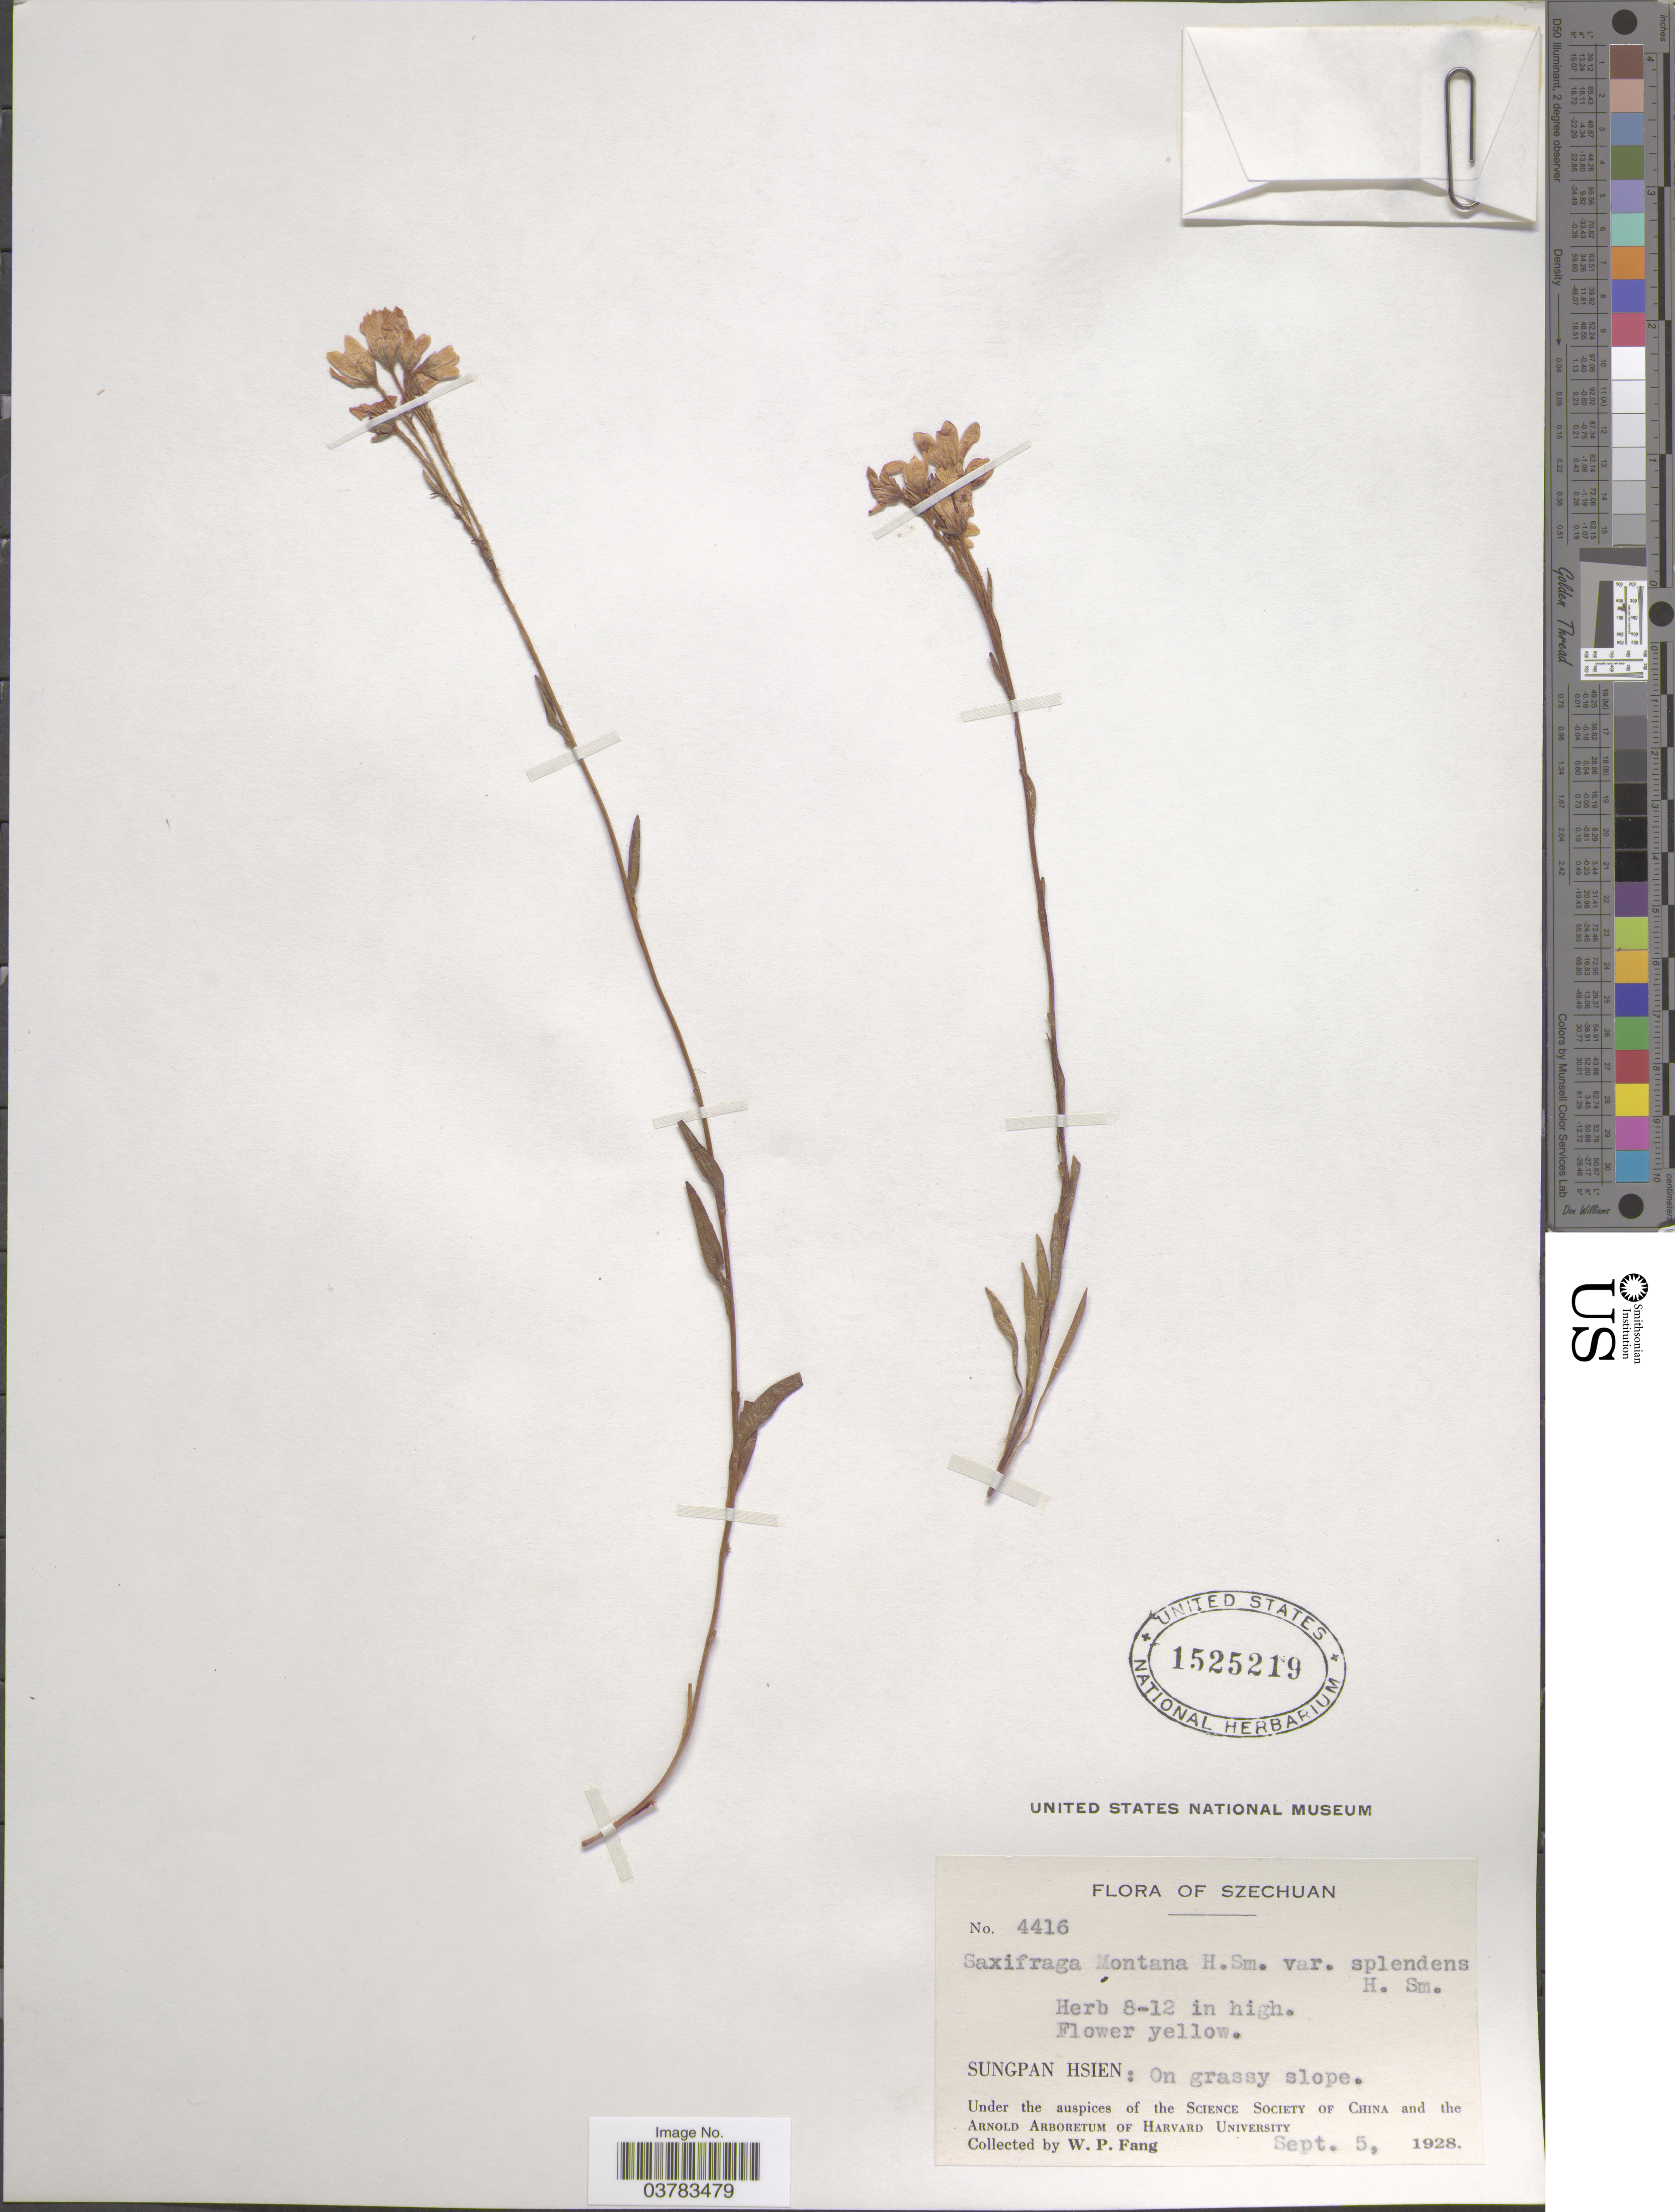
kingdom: Plantae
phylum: Tracheophyta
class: Magnoliopsida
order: Saxifragales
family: Saxifragaceae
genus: Saxifraga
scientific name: Saxifraga sinomontana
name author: J.T. Pan & Gornall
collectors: W. P. Fang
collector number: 4416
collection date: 1928-09-05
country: China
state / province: Sichuan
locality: Szechuan. Sungpan Hsien: On grassy slope.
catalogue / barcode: US 1525219